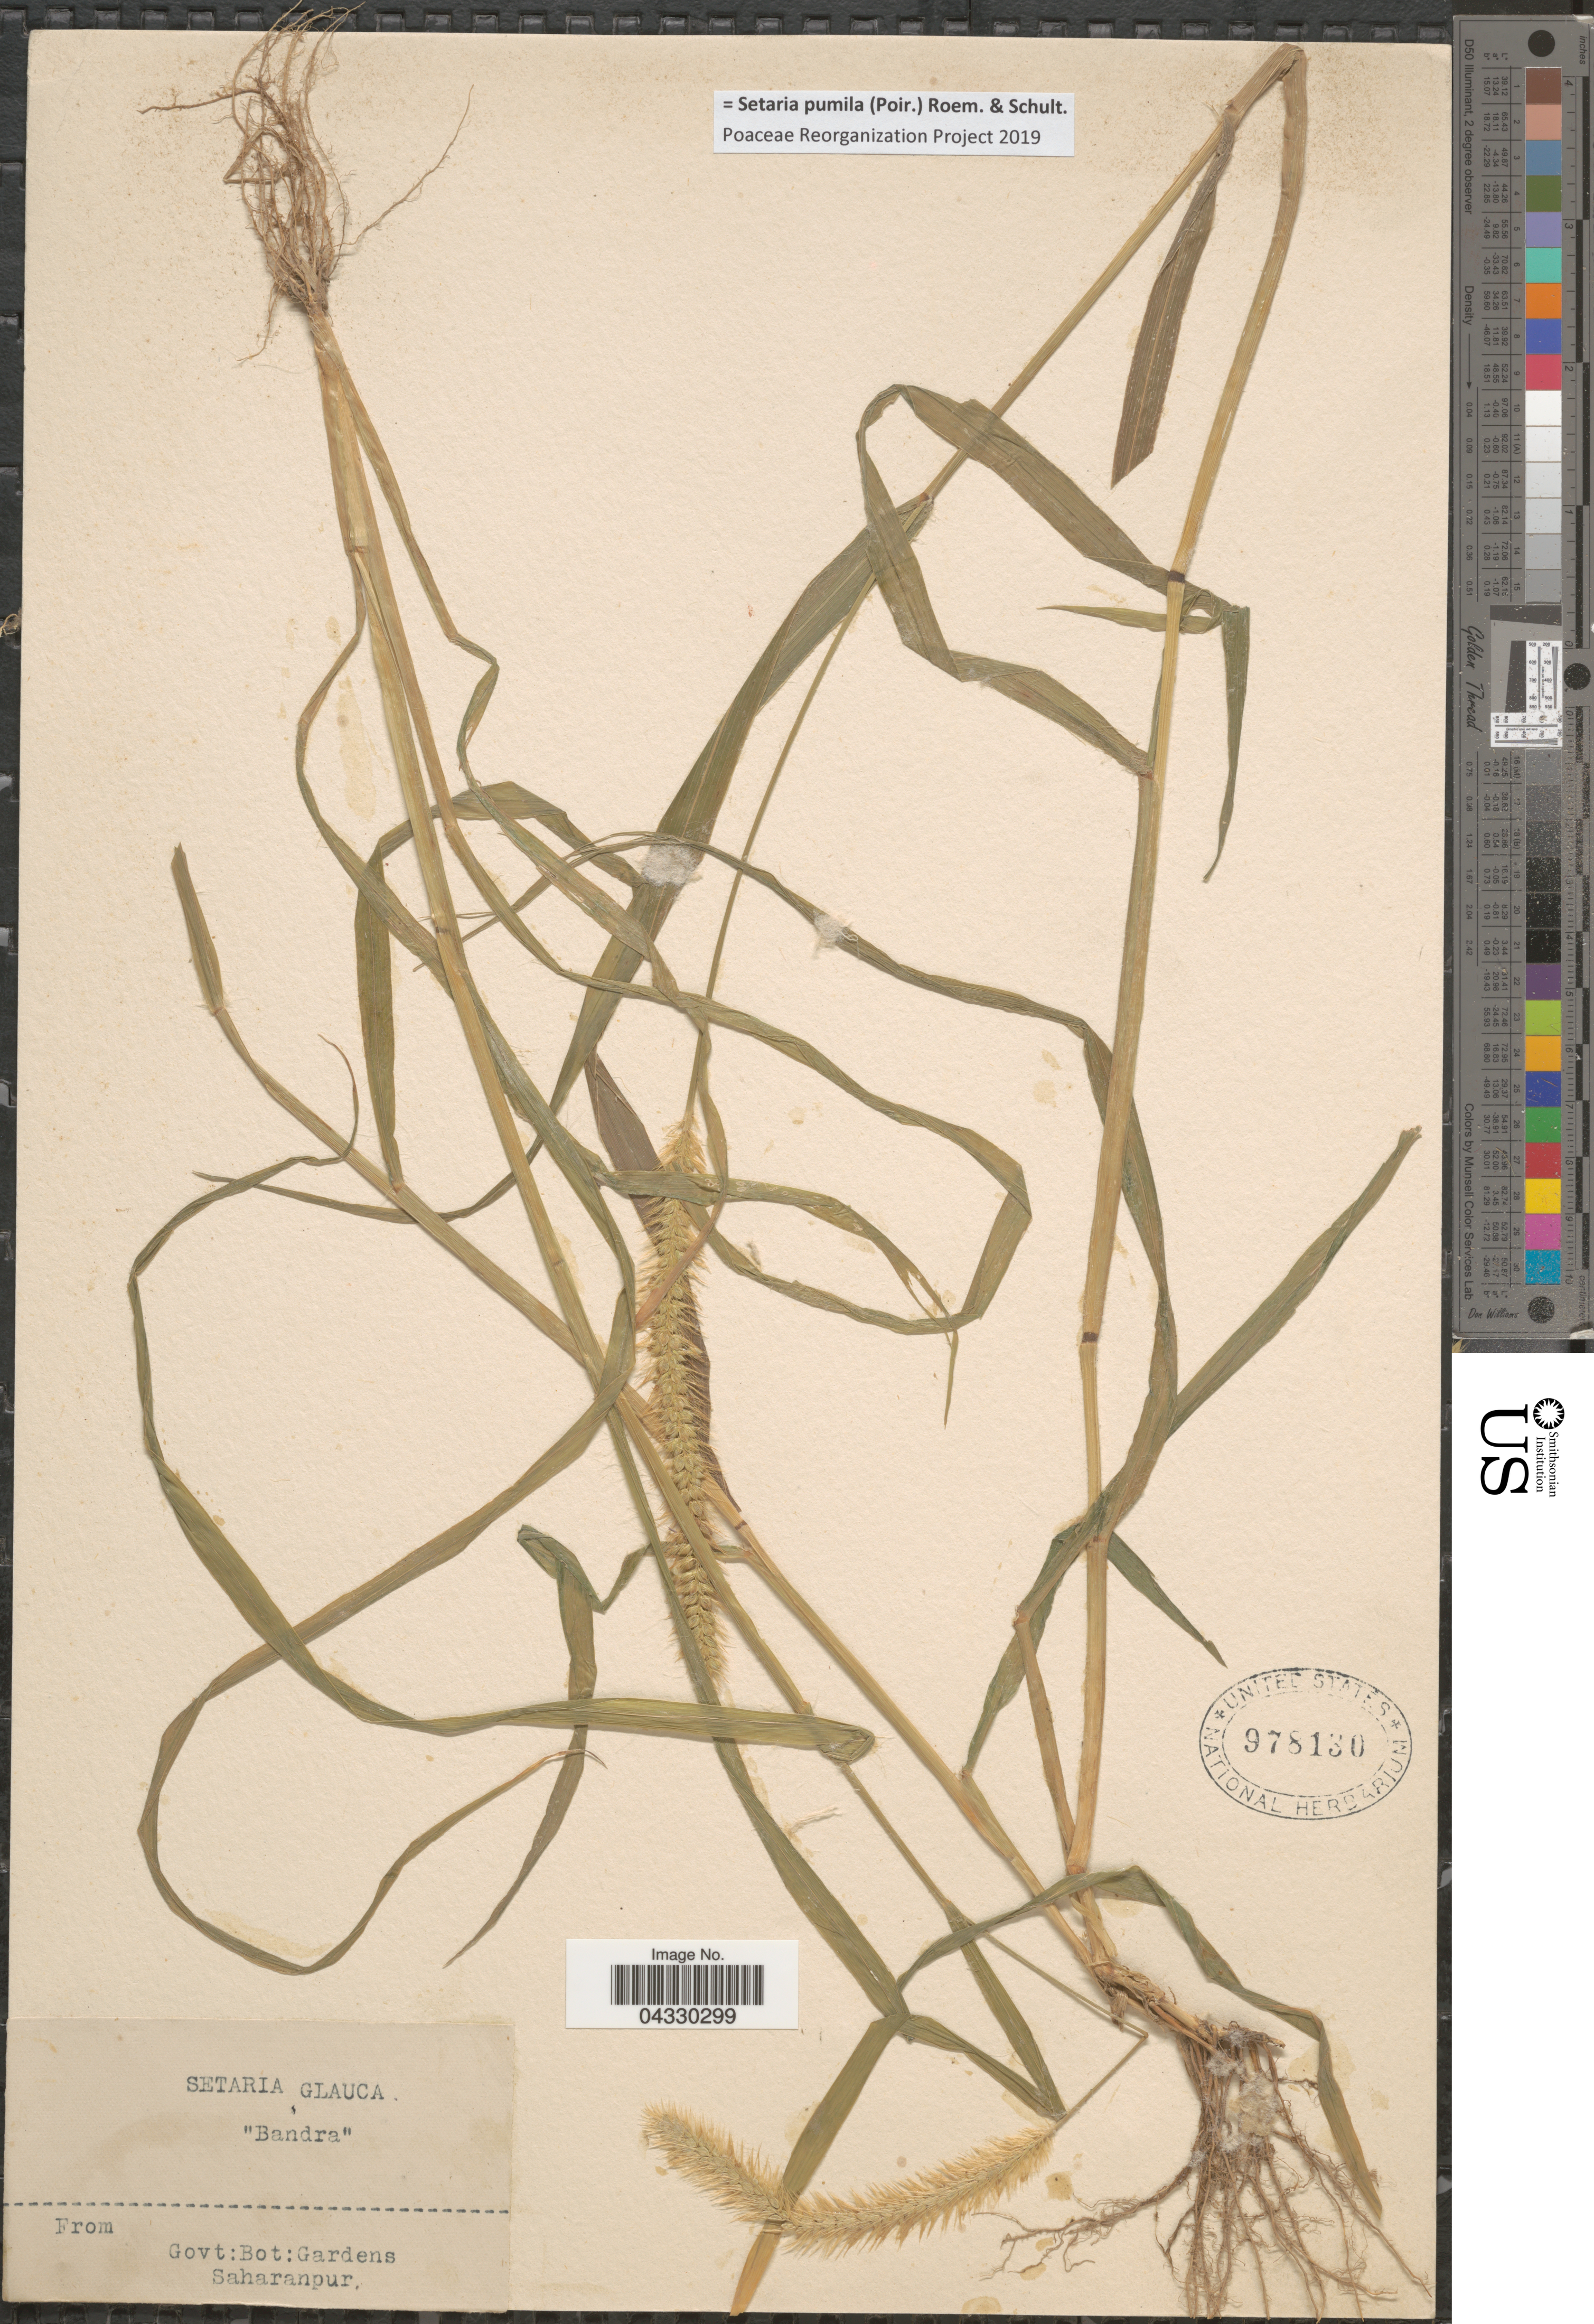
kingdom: Plantae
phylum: Tracheophyta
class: Liliopsida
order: Poales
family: Poaceae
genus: Setaria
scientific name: Setaria pumila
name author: (Poir.) Roem. & Schult.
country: India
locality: Govt: Bot: Gardens. Saharanpur.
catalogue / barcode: US 978130